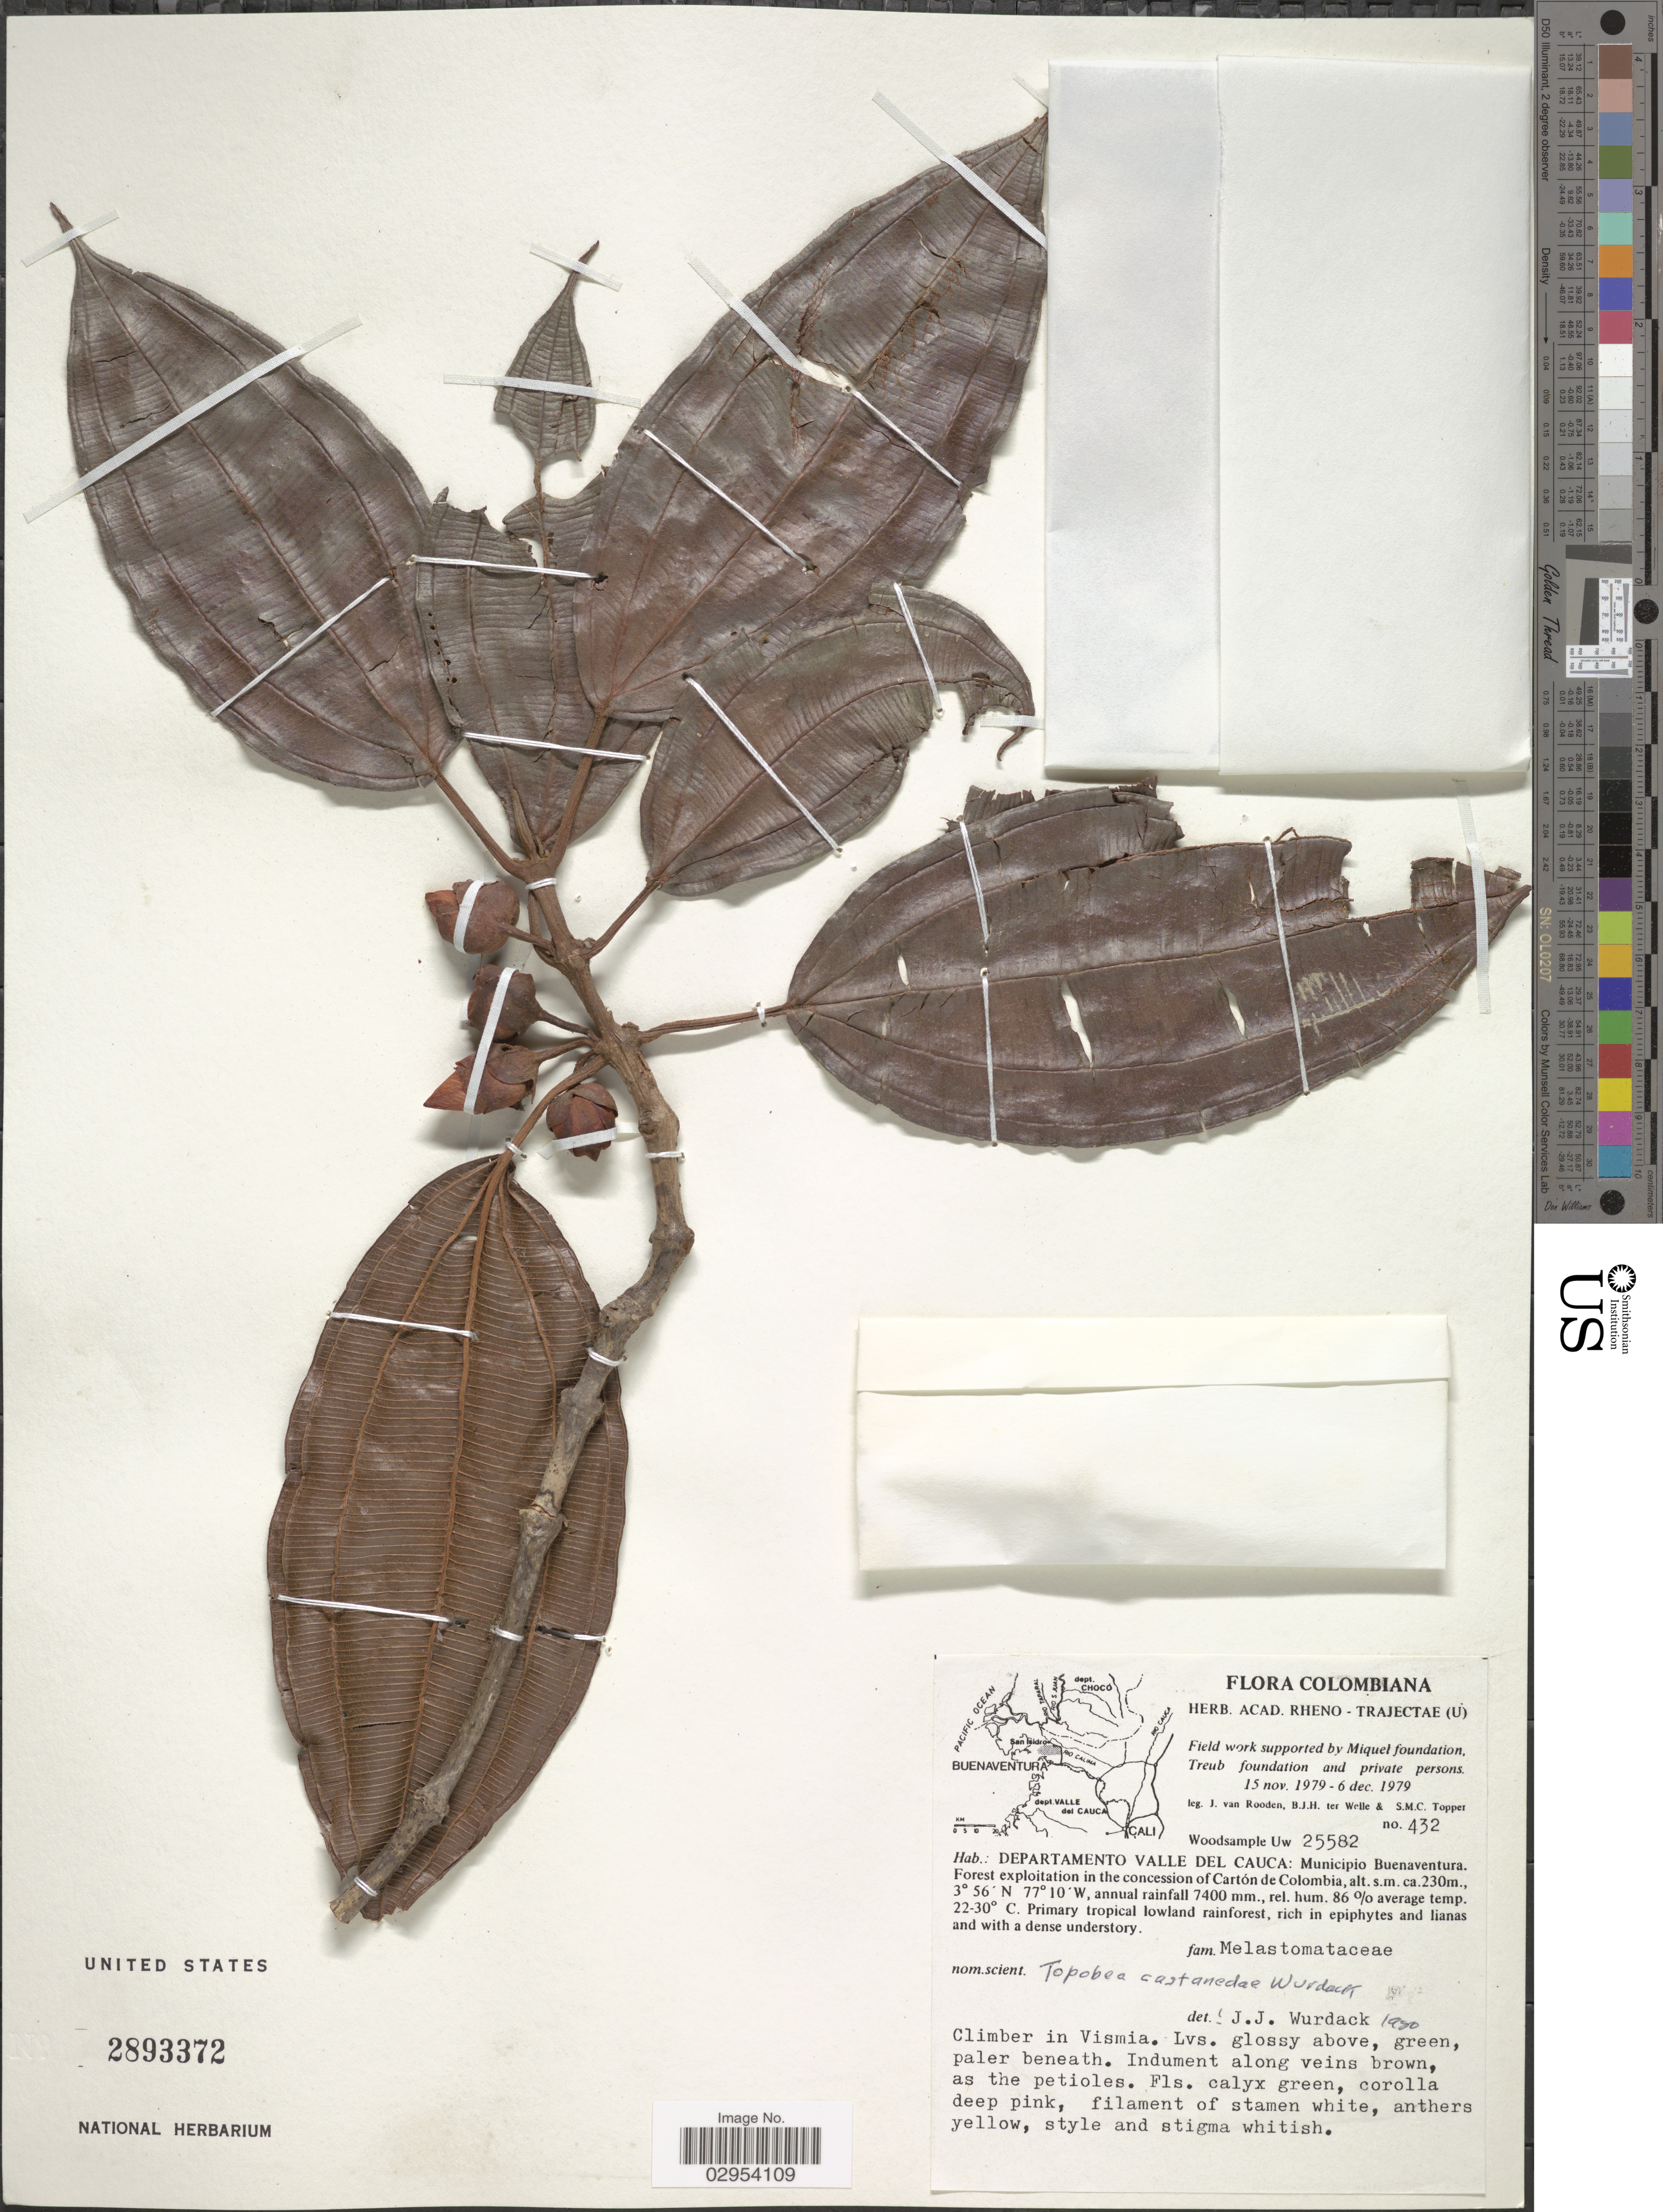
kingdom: Plantae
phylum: Tracheophyta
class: Magnoliopsida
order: Myrtales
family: Melastomataceae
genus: Topobea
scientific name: Topobea castanedae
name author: Wurdack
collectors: J. Van Rooden, B. Welle & S. Topper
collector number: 432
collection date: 1979-11-15/1979-12-06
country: Colombia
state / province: Valle del Cauca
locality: Departamento Valle del Cauca: Municipio Buenaventura. Forest exploitation in the concession of Cartón de Colombia.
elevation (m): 230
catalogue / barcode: US 2893372